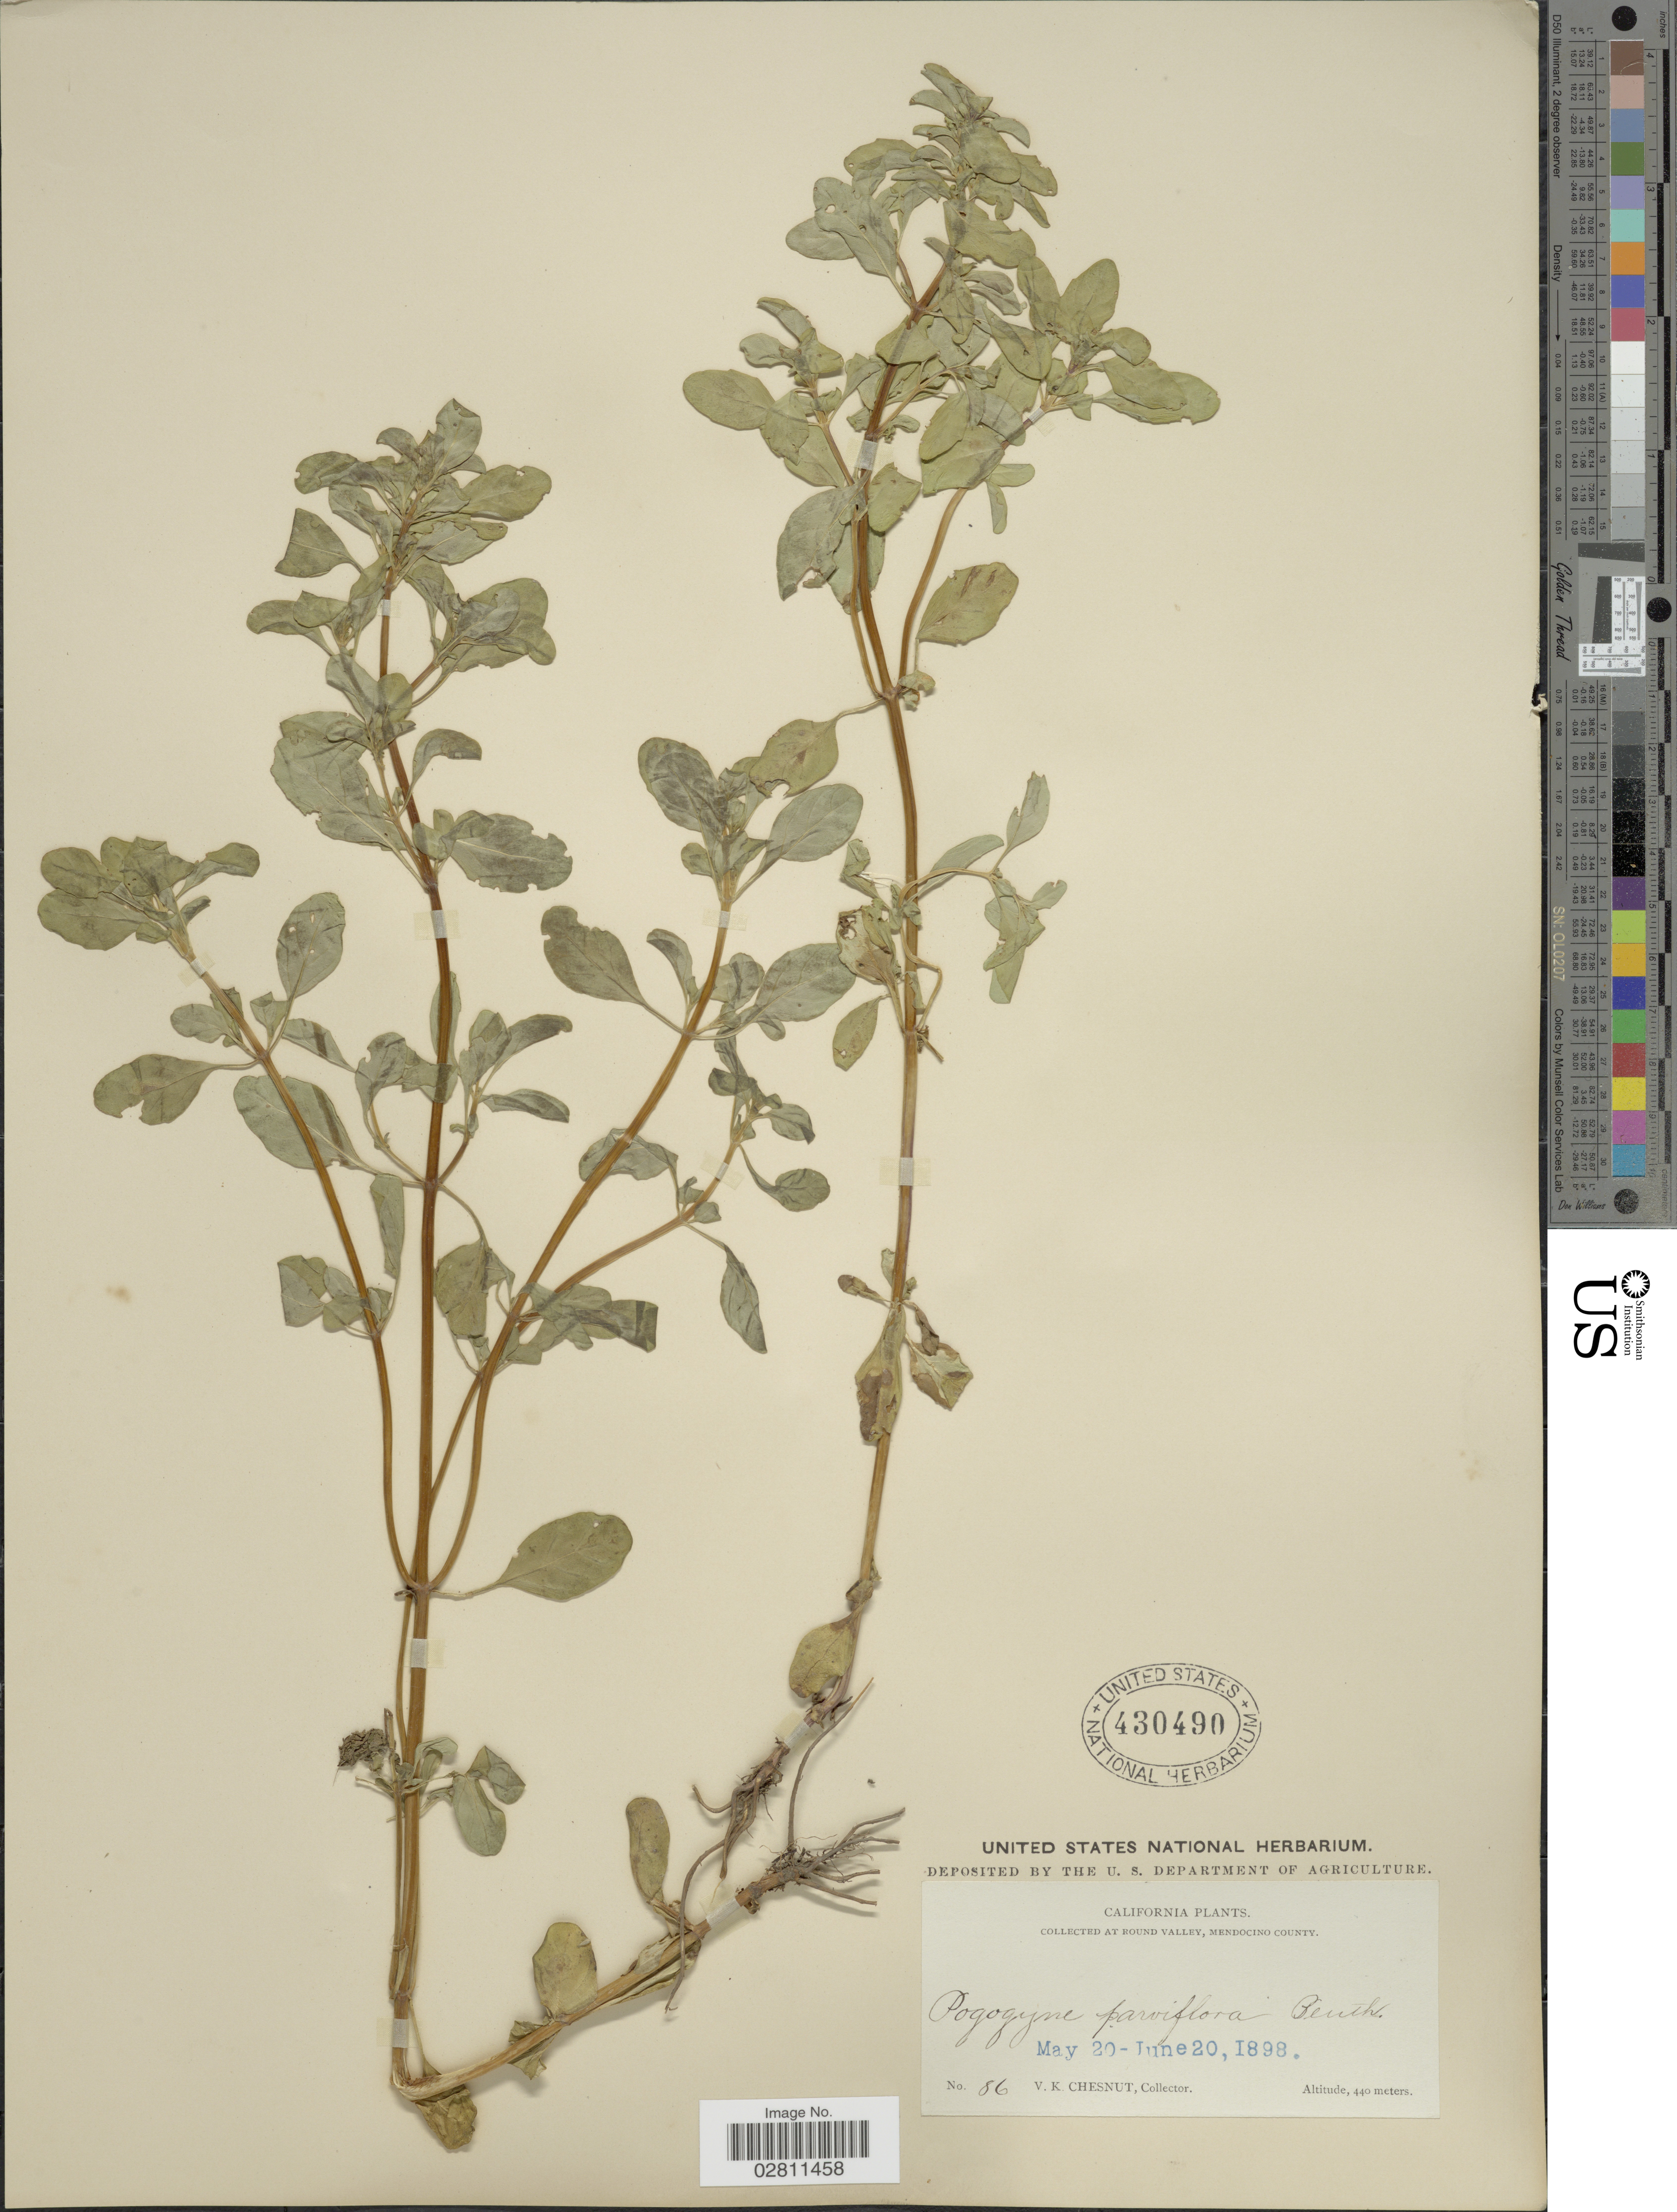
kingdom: Plantae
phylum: Tracheophyta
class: Magnoliopsida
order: Lamiales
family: Lamiaceae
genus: Pogogyne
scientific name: Pogogyne douglasii subsp. parviflora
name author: (Benth.) J.T. Howell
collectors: V. Chesnut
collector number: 86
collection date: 1898-05-20/1898-06-20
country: United States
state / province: California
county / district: Mendocino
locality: Collected at Round Valley, Mendocino County.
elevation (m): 440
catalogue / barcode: US 430490